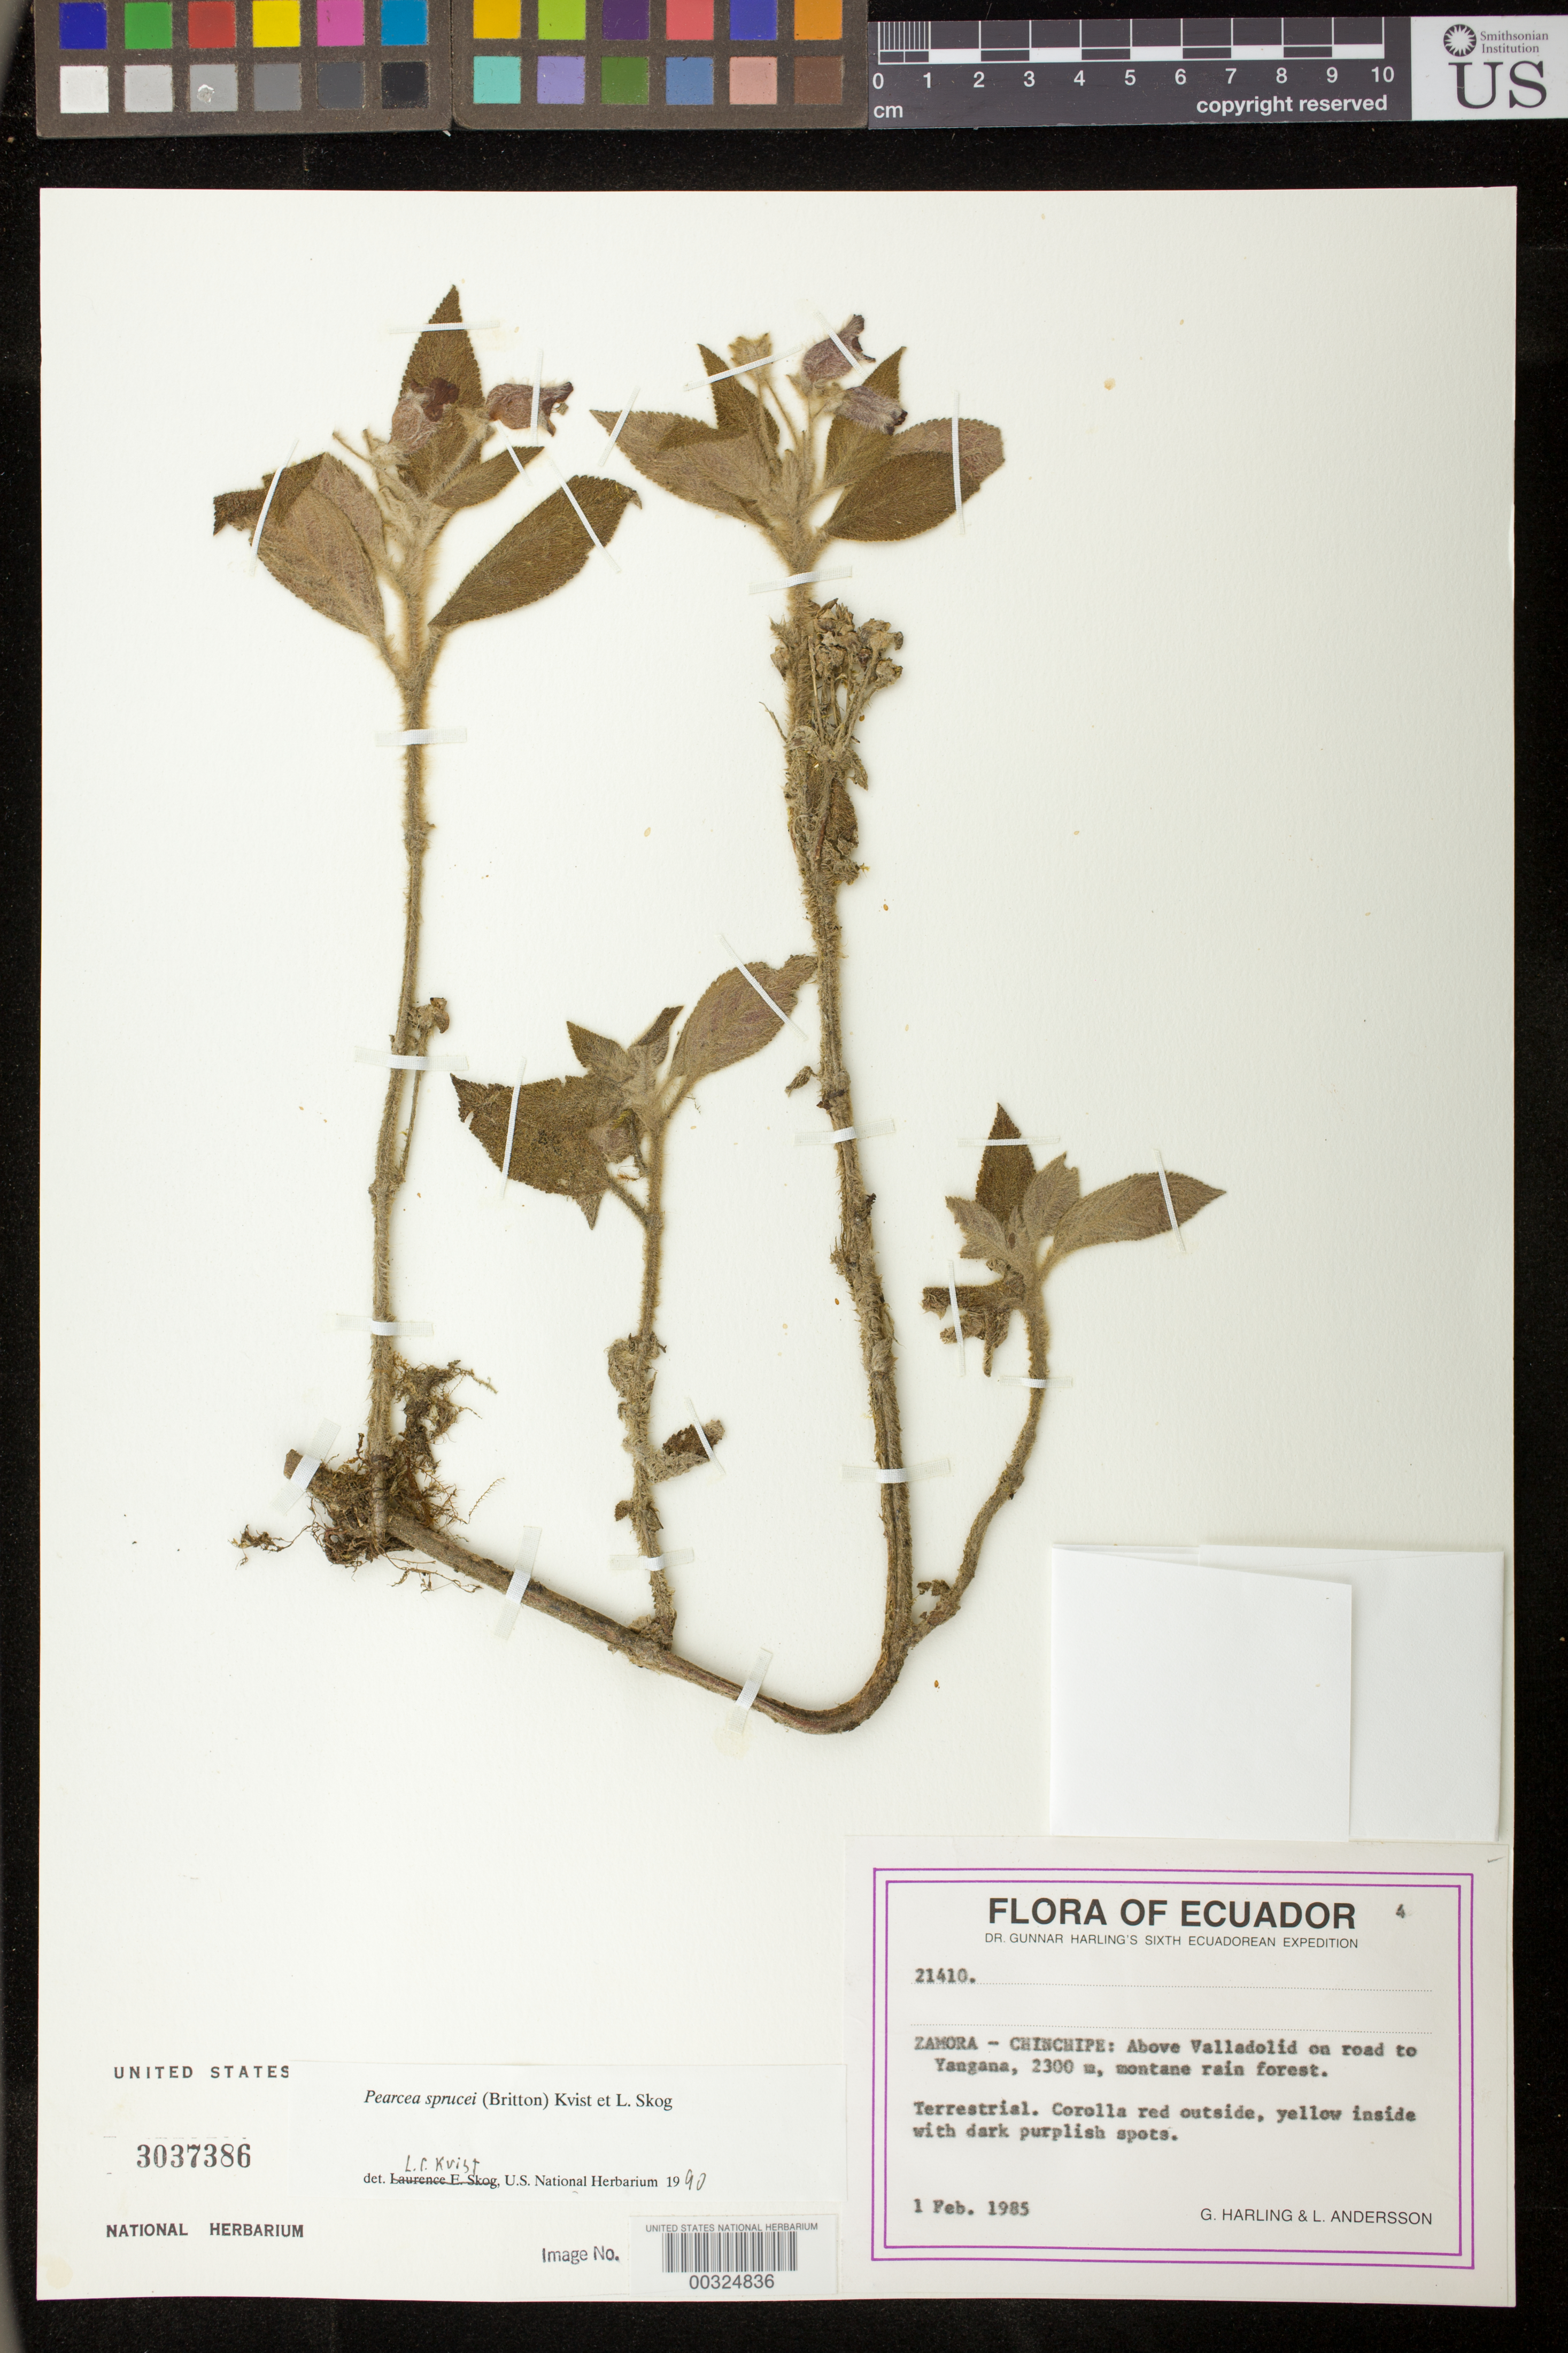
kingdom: Plantae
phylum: Tracheophyta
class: Magnoliopsida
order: Lamiales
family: Gesneriaceae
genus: Pearcea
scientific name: Pearcea sprucei var. sprucei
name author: (Britton ex Rusby) L.P. Kvist & L.E. Skog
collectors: G. Harling & L. Andersson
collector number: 21410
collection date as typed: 01 Feb 1985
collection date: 1985-02-01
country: Ecuador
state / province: Zamora-Chinchipe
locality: Above Valladolid on road to Yangana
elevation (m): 2300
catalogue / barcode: US 3037386